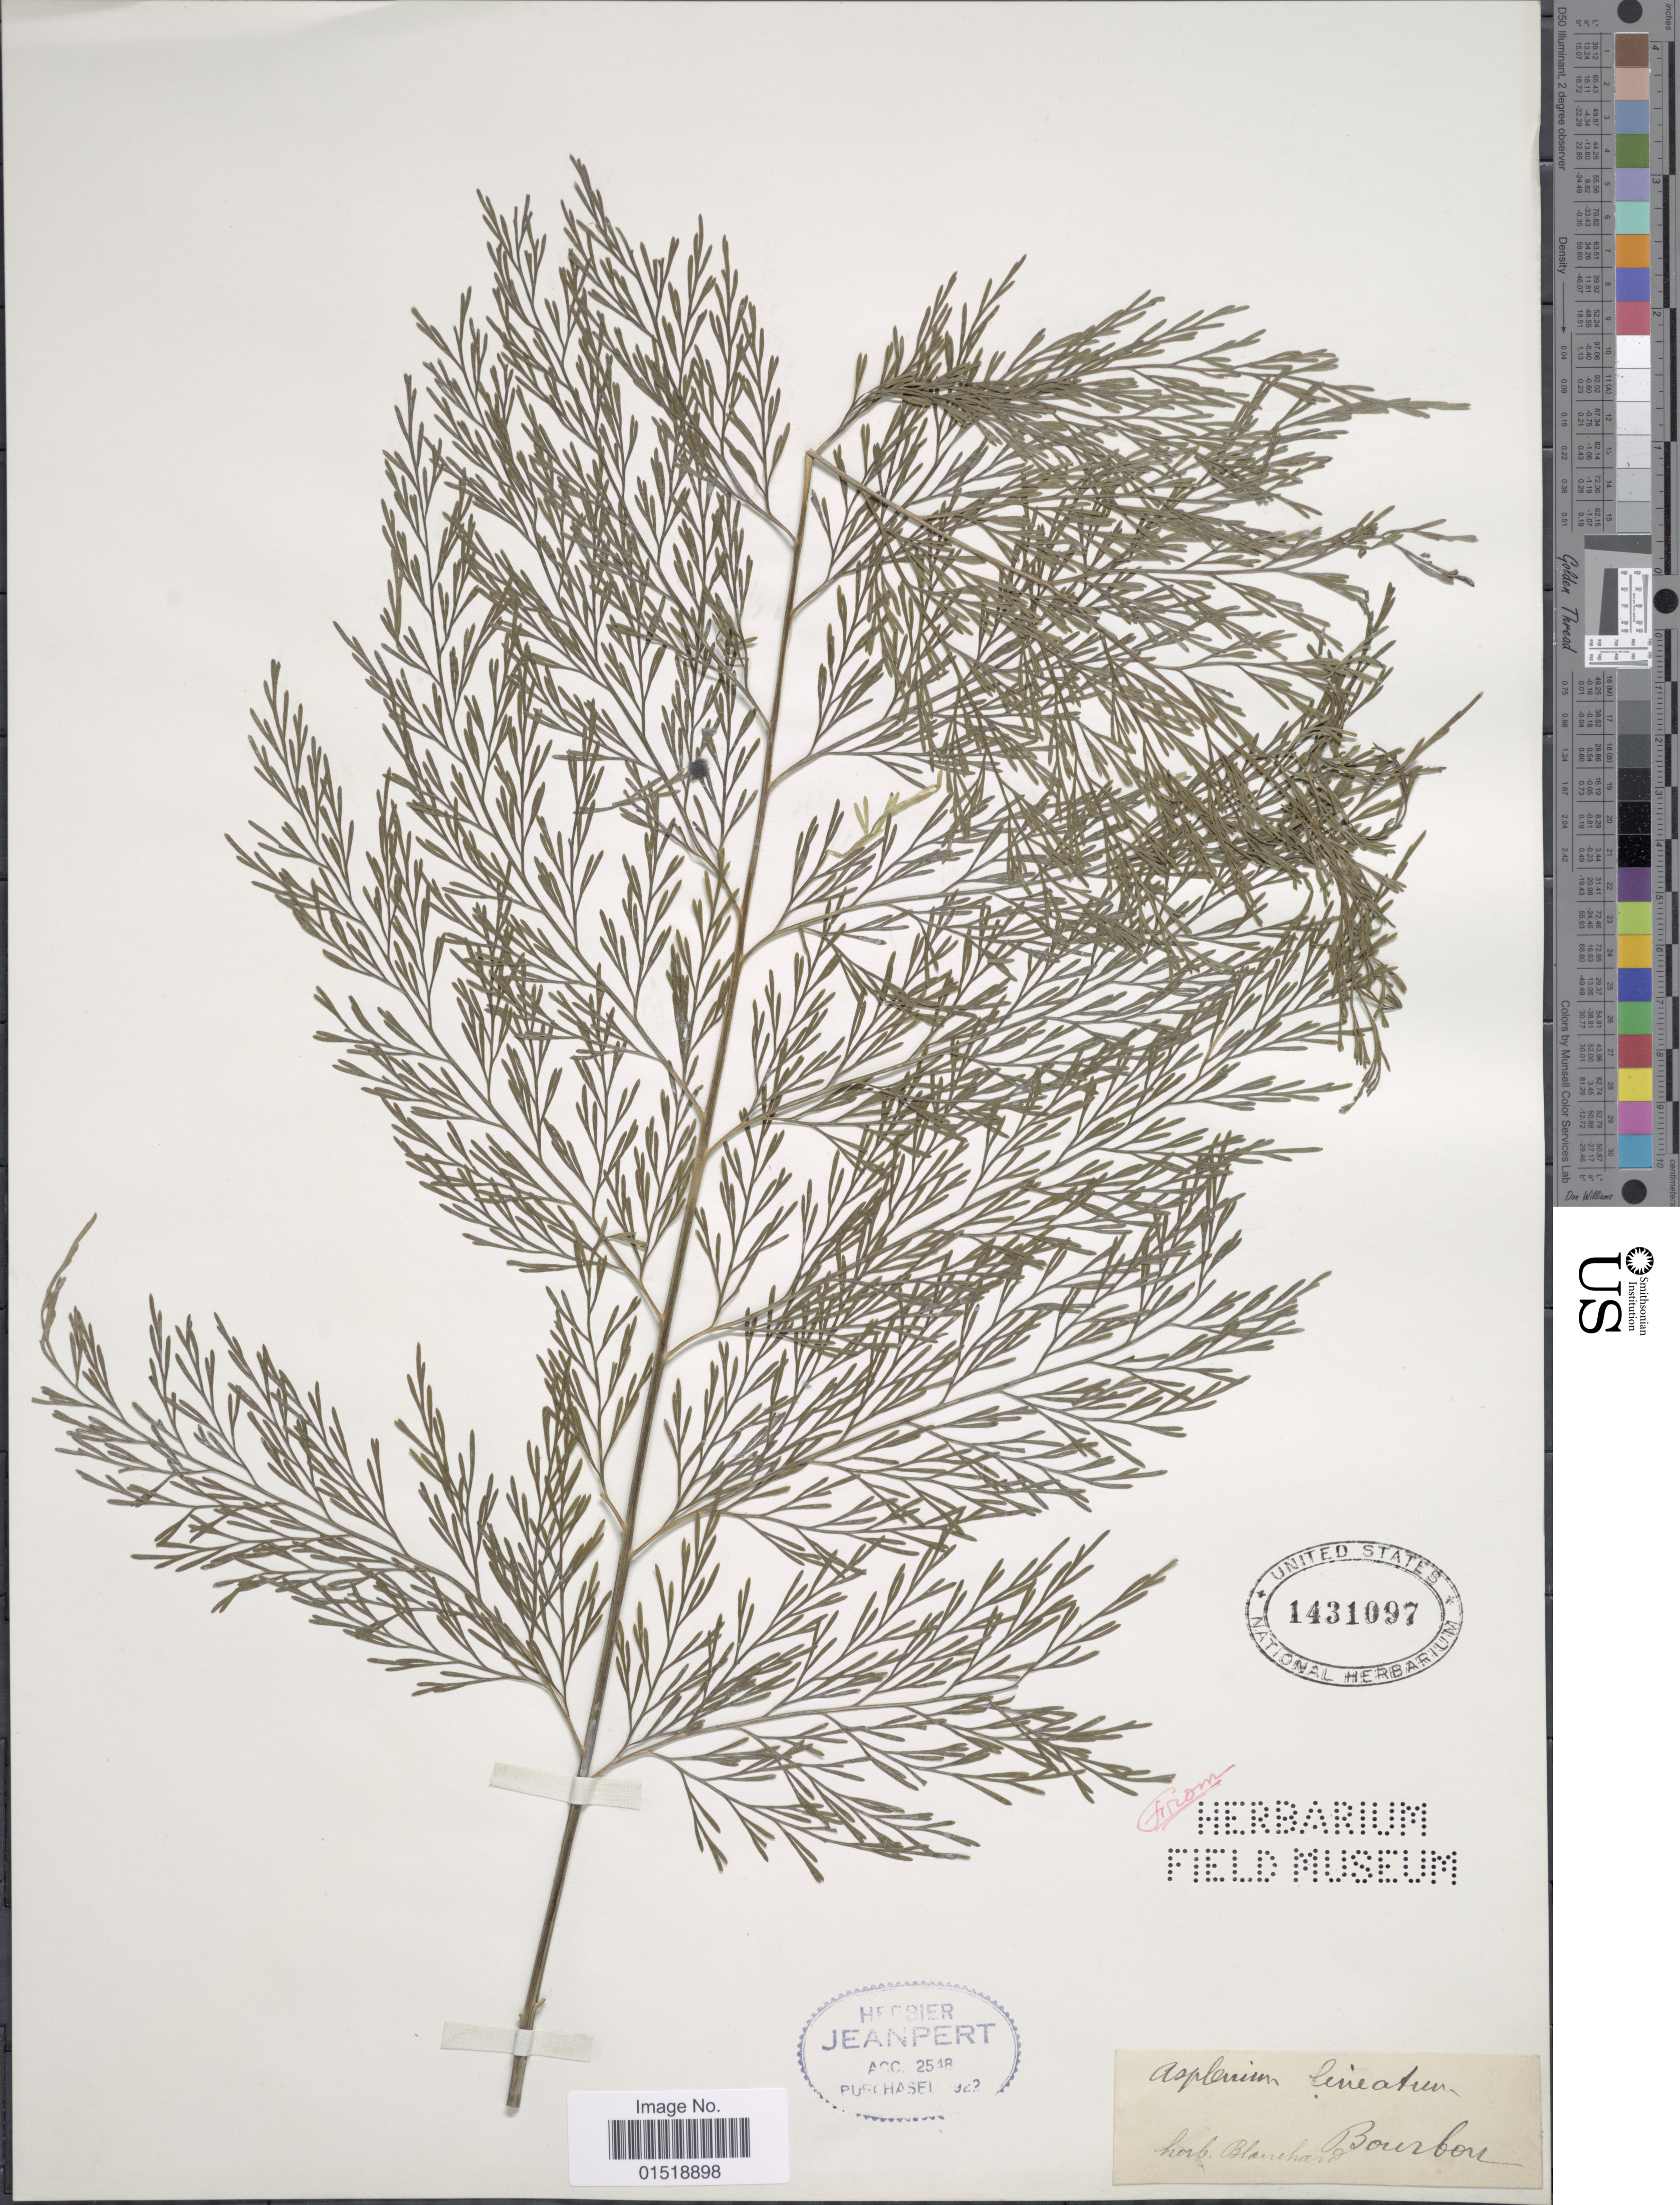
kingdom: Plantae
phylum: Tracheophyta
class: Polypodiopsida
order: Polypodiales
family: Aspleniaceae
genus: Asplenium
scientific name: Asplenium daucifolium var. viviparum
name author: (L. f.) C.V. Morton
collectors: ex herb. F. Blanchard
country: Reunion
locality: Bourbon.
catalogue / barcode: US 1431097